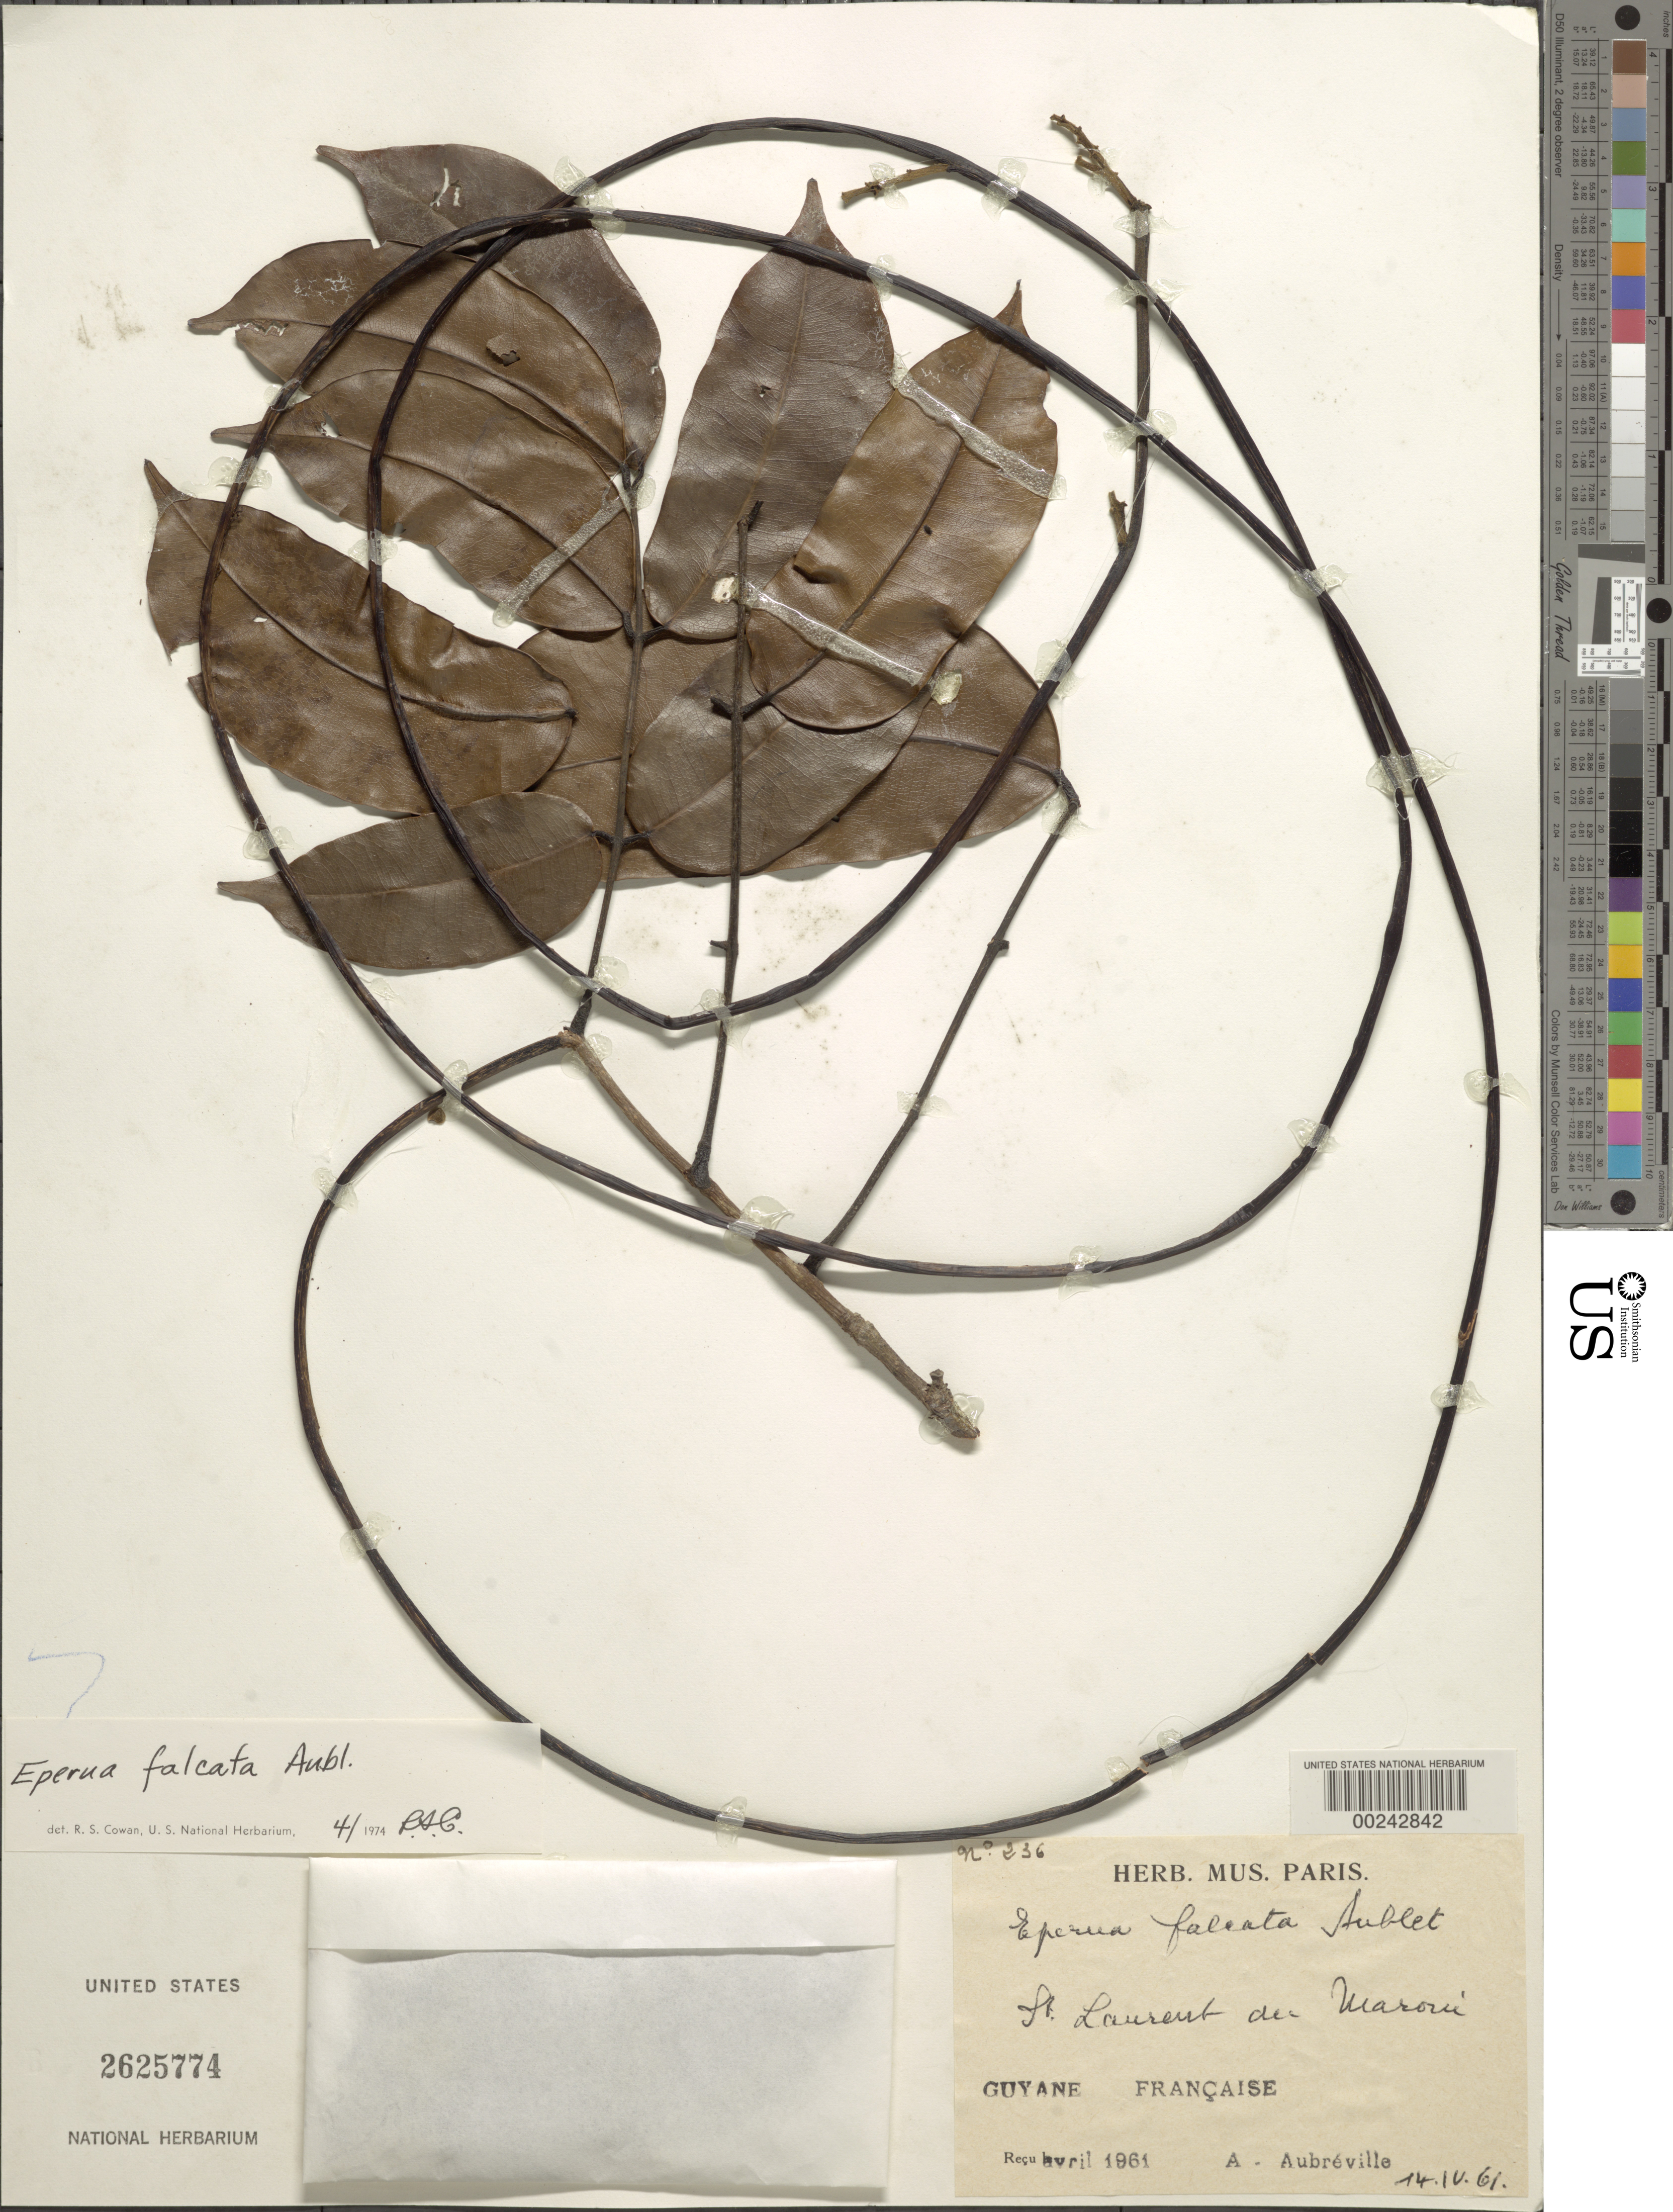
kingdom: Plantae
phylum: Tracheophyta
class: Magnoliopsida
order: Fabales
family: Fabaceae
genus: Eperua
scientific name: Eperua falcata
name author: Aubl.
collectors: A. Aubréville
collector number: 236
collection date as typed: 14 Apr 1961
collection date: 1961-04-14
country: French Guiana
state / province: Saint-Laurent-du-Maroni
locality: St. laurent du maroni. [in former cayenne arrondissement.]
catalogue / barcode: US 2625774